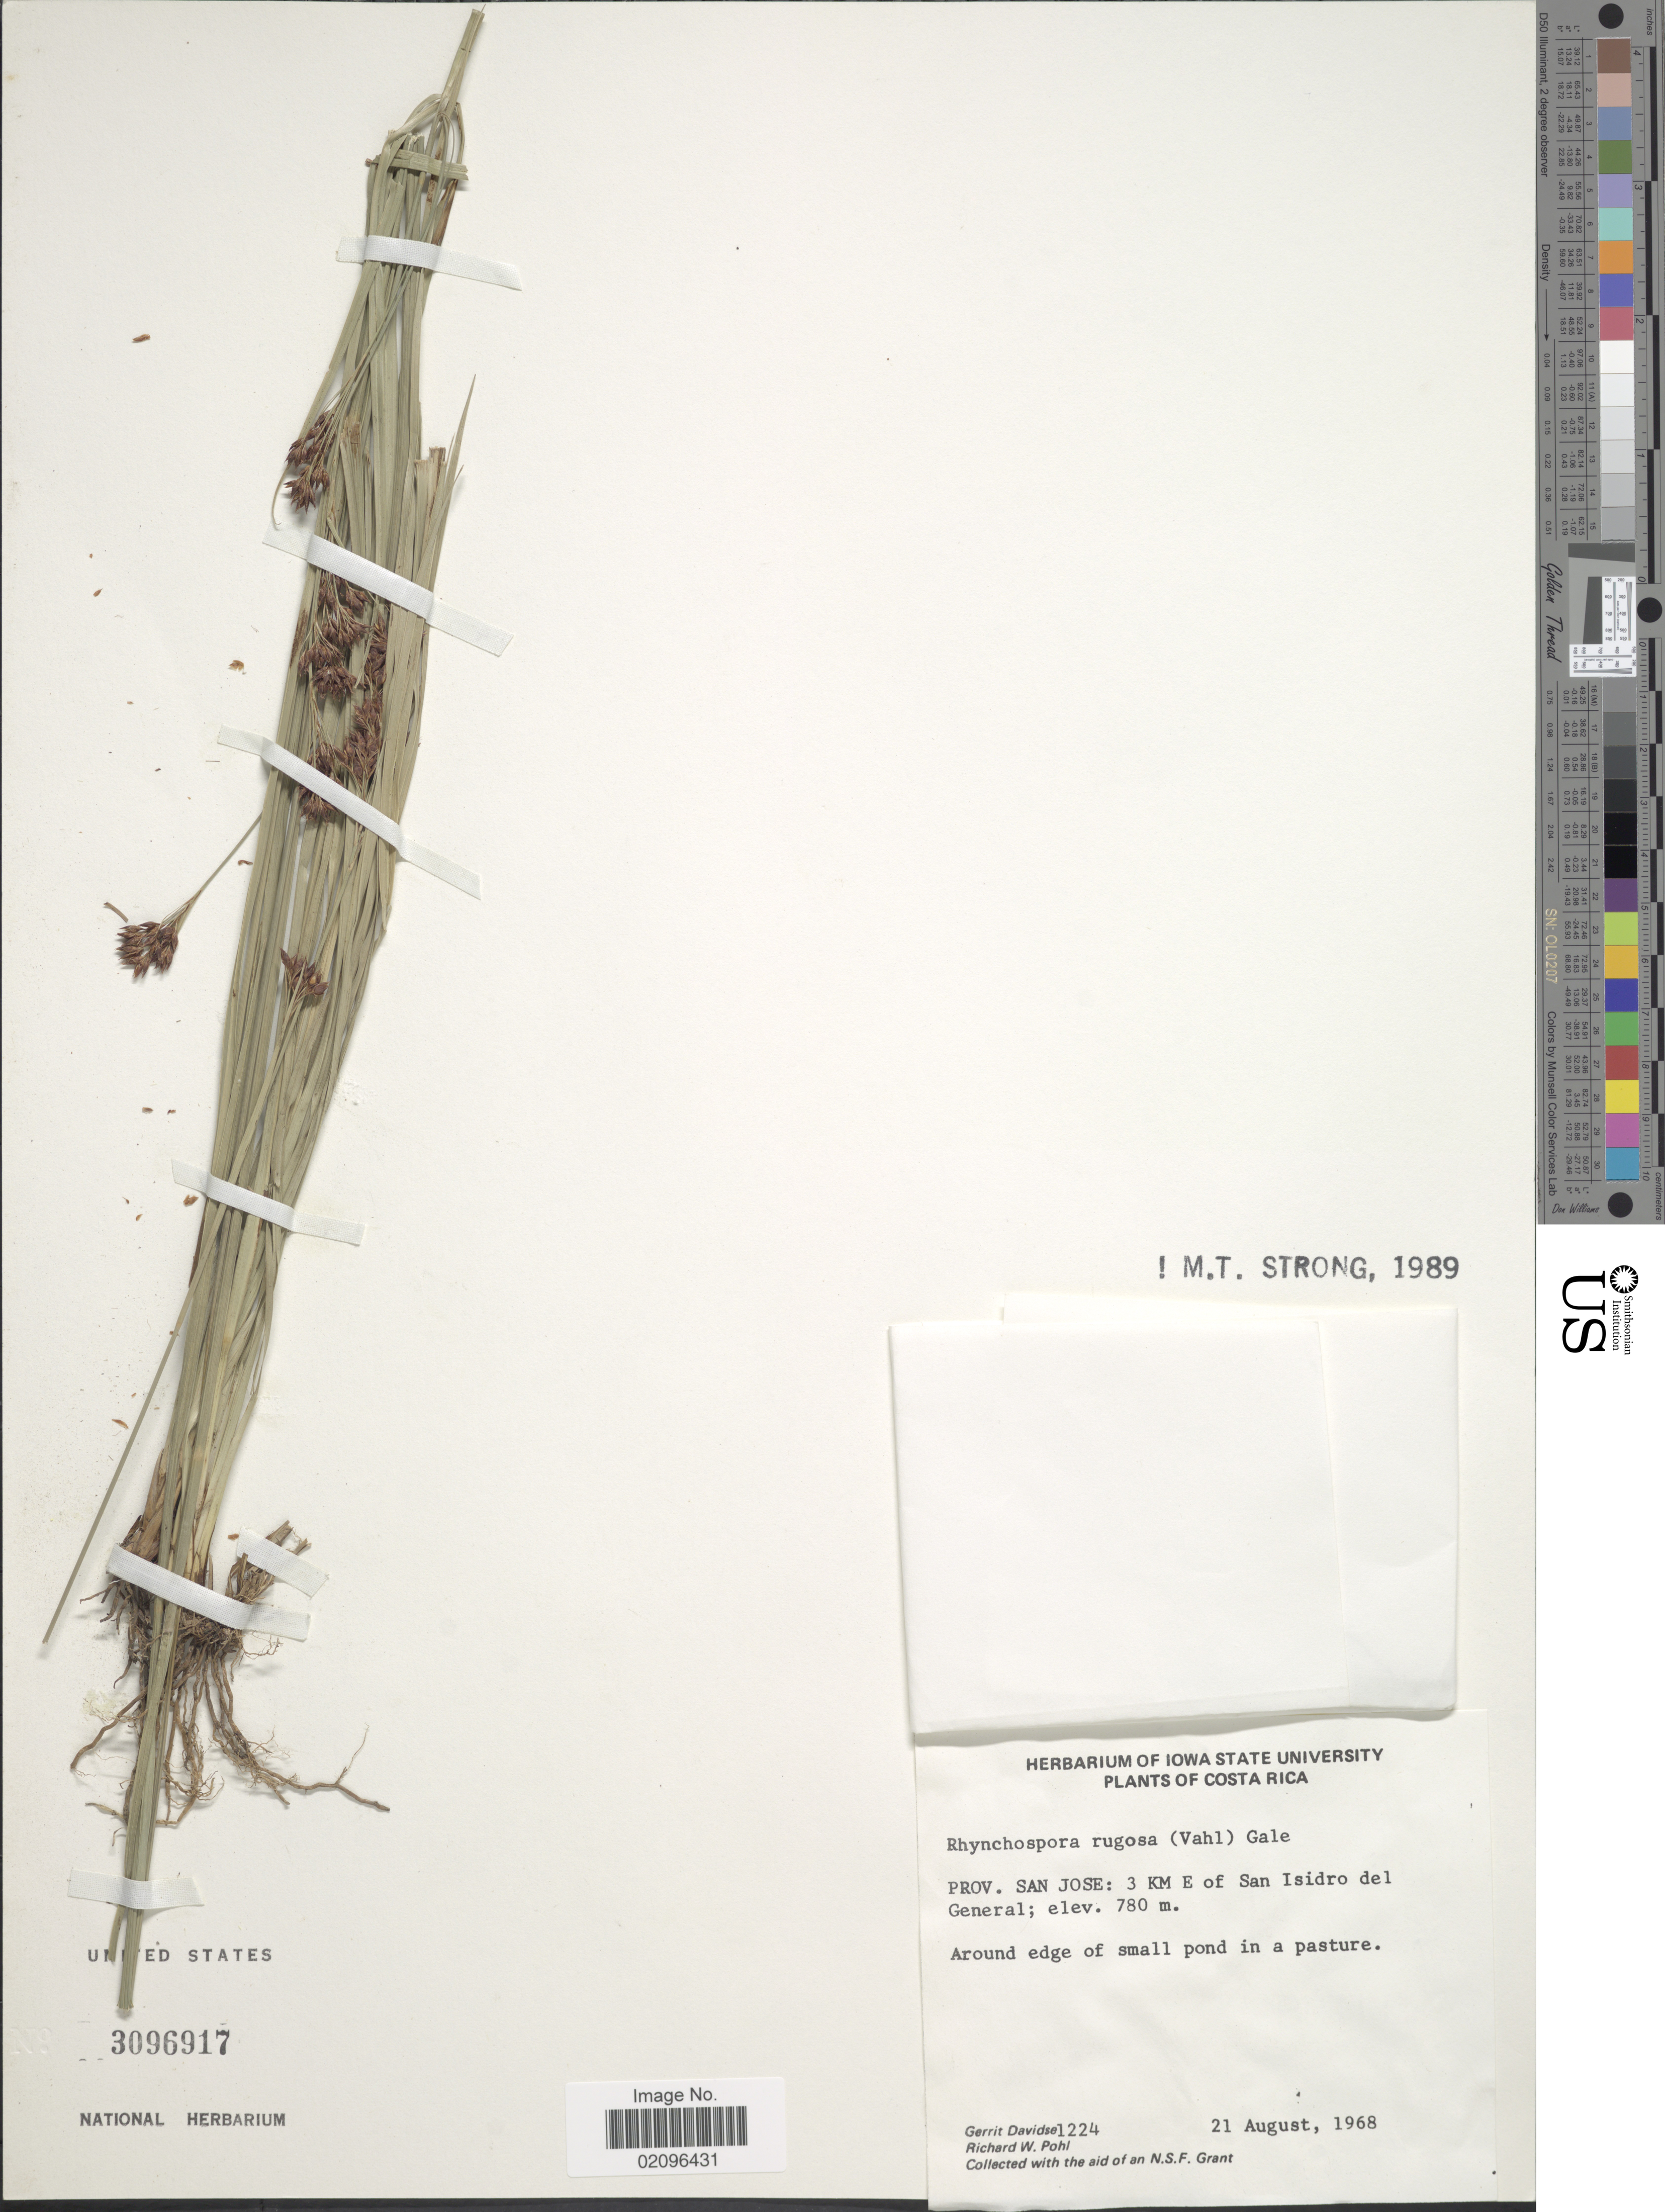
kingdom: Plantae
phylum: Tracheophyta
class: Liliopsida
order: Poales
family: Cyperaceae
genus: Rhynchospora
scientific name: Rhynchospora rugosa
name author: (Vahl) Gale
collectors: G. Davidse & R. W. Pohl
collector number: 1224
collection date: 1968-08-21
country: Costa Rica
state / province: San José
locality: Prov.San Jose: 3 Km E of San Isidoro del General.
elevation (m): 780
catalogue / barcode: US 3096917